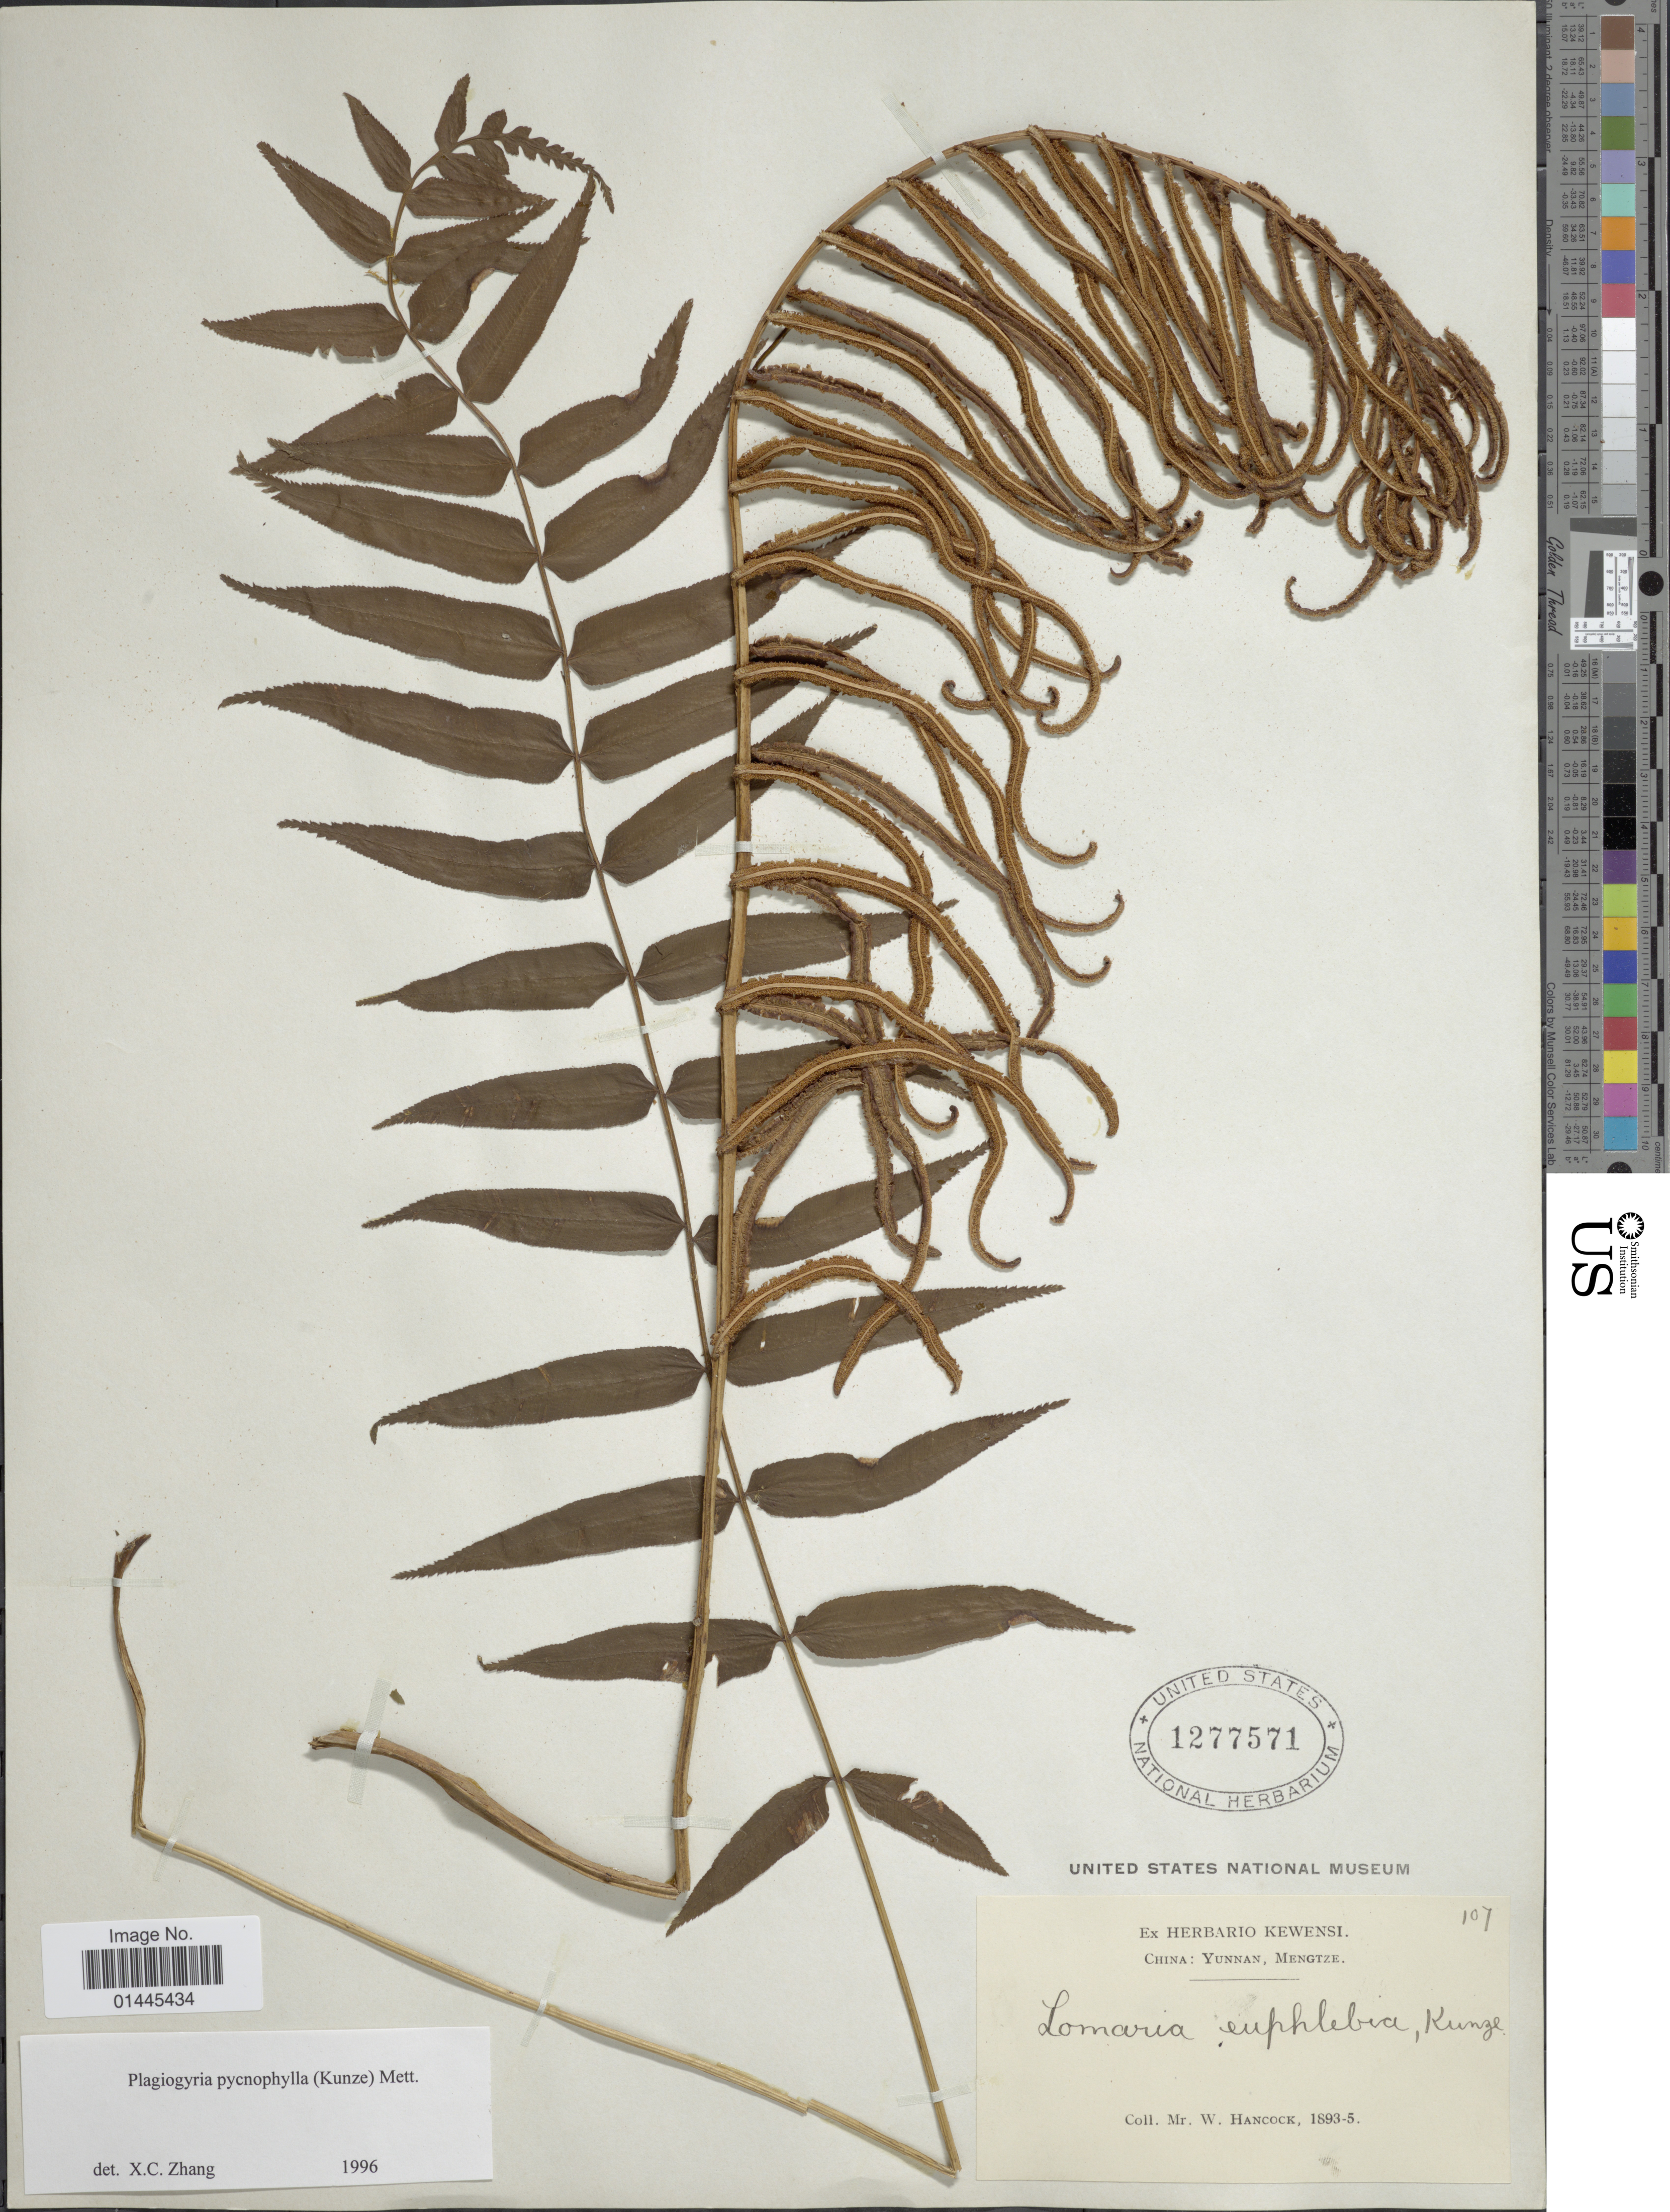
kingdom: Plantae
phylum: Tracheophyta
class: Polypodiopsida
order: Cyatheales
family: Plagiogyriaceae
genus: Plagiogyria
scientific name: Plagiogyria pycnophylla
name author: (Kunze) Mett.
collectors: W. Hancock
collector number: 107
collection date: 1893/1895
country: China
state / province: Yunnan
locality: Mengtze.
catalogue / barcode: US 1277571